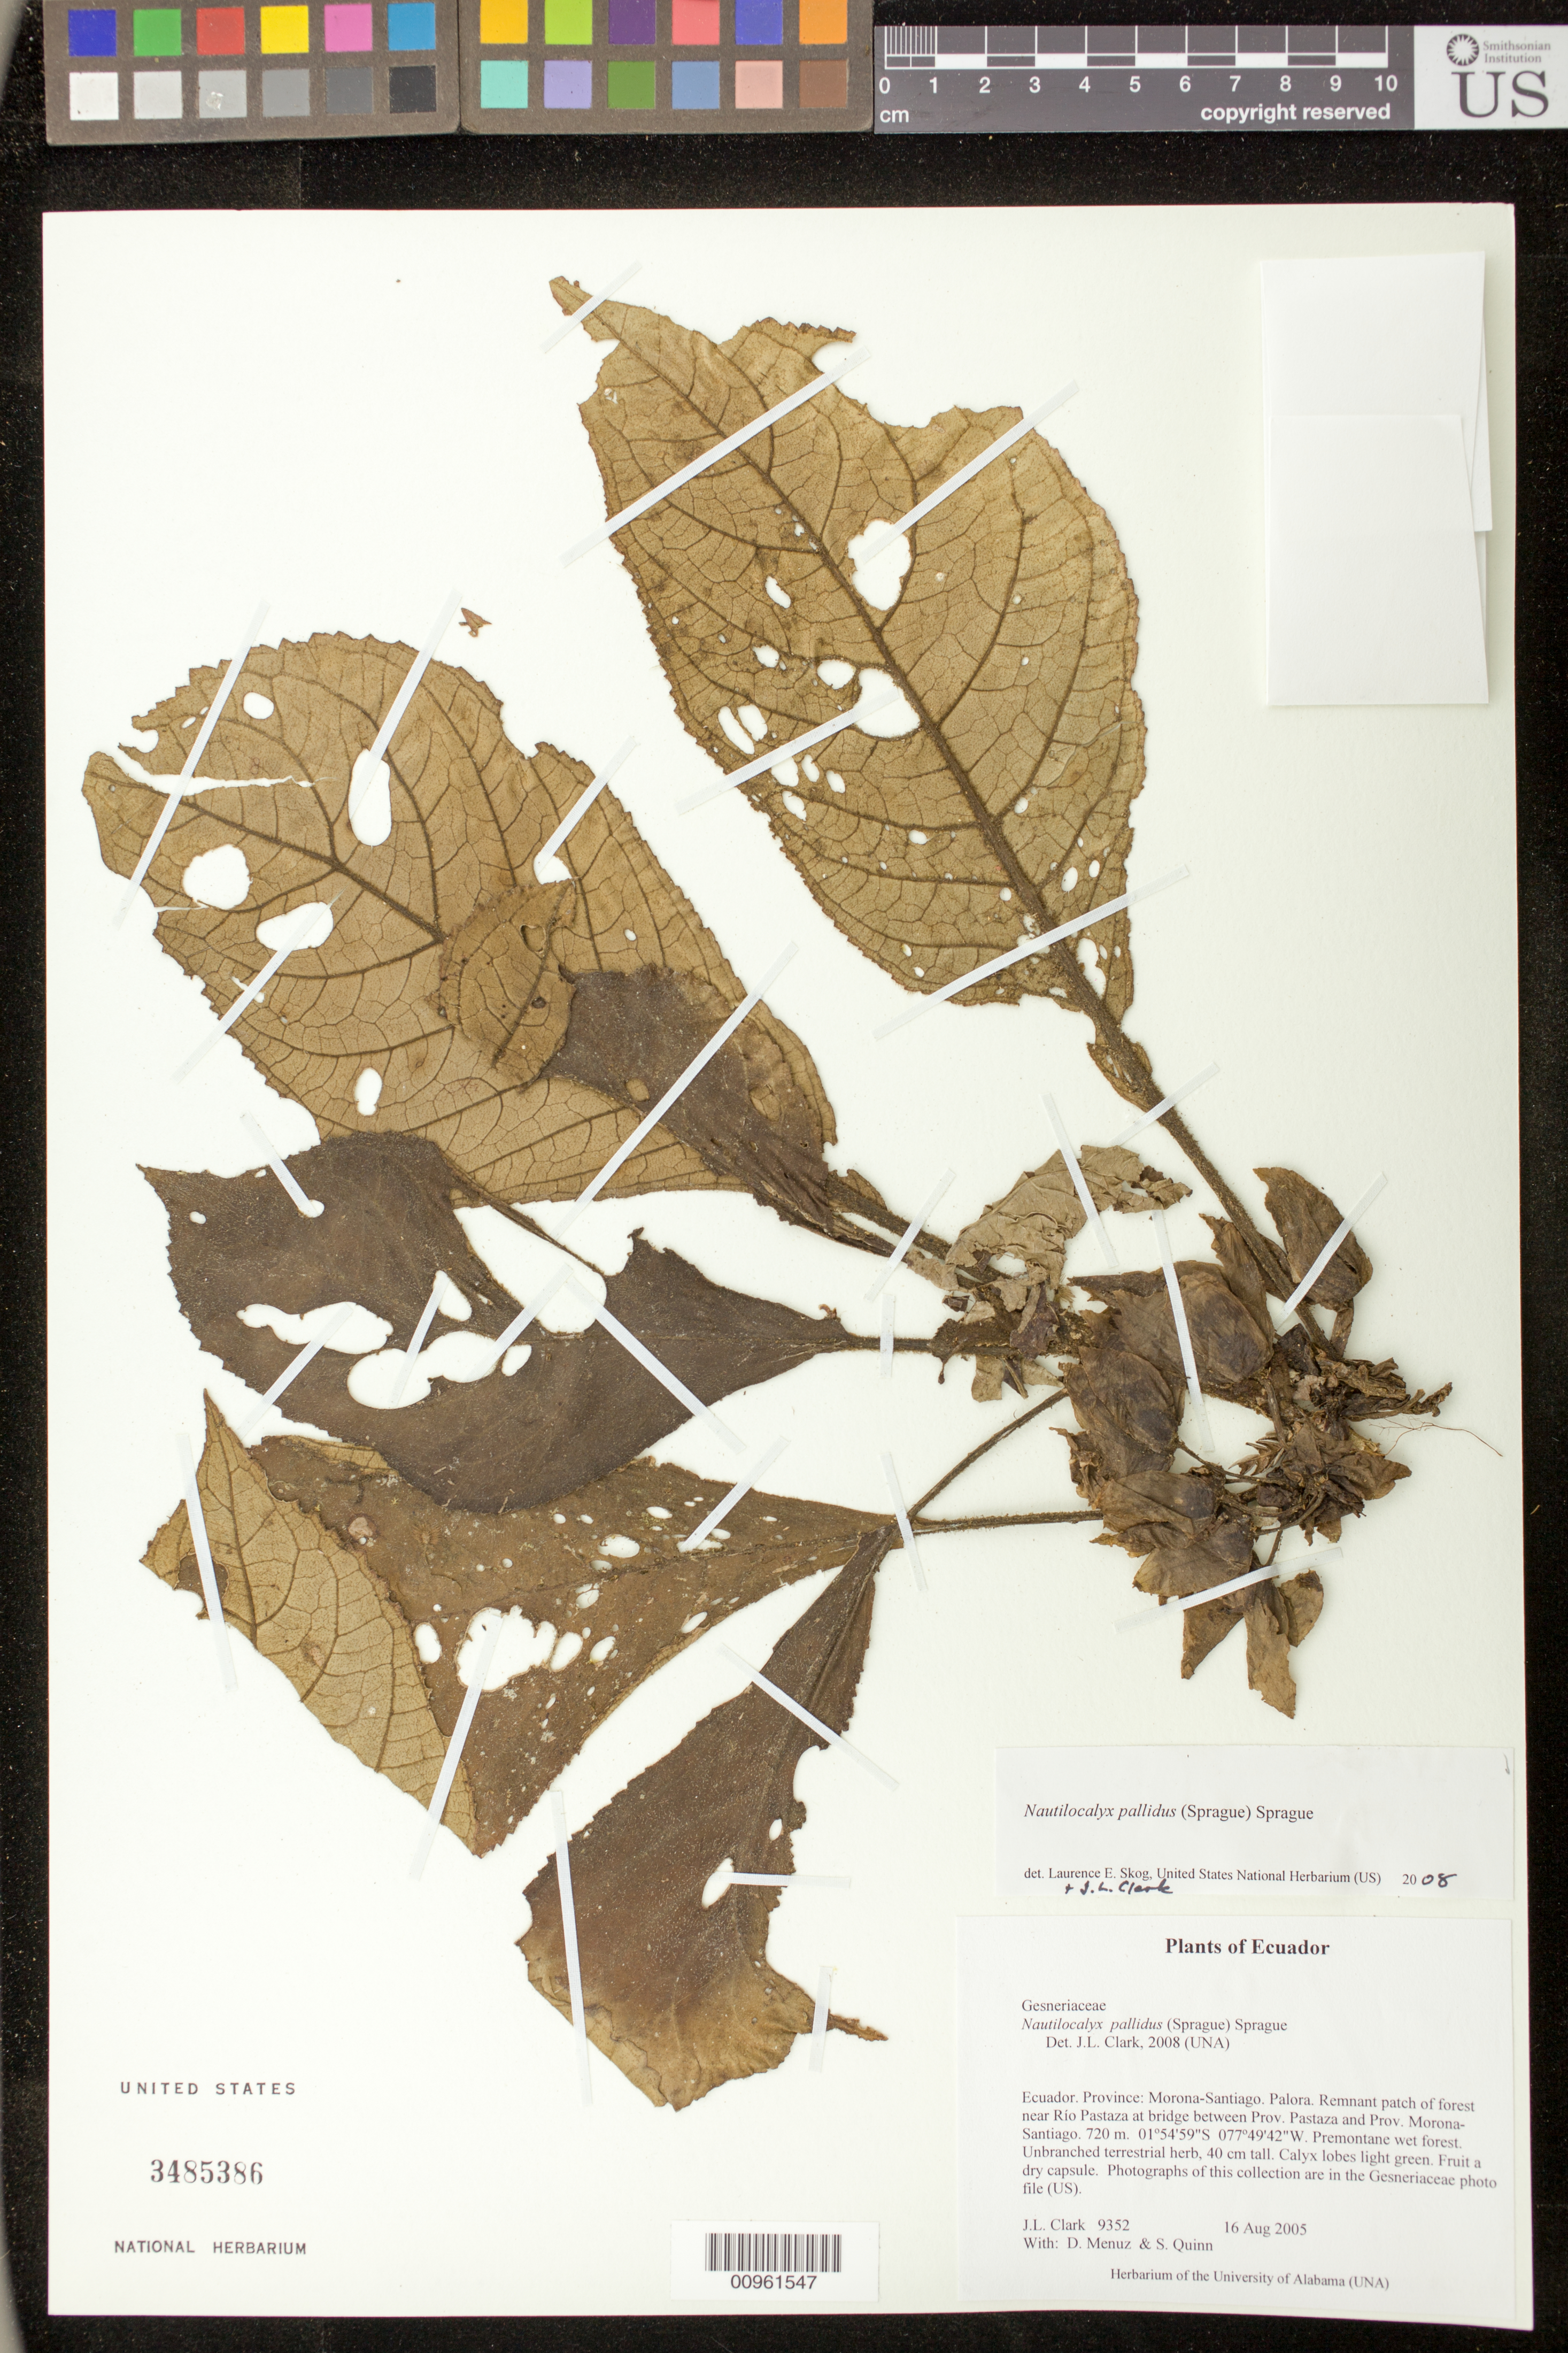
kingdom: Plantae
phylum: Tracheophyta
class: Magnoliopsida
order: Lamiales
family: Gesneriaceae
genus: Nautilocalyx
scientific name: Nautilocalyx pallidus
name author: (Sprague) C. Sprague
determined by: Clark, J. L.; Skog, Laurence E.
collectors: J. L. Clark, D. Menuz & S. Quinn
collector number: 9352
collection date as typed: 16 Aug 2005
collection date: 2005-08-16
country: Ecuador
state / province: Morona-Santiago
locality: Palora. Remnant patch of forest near Río Pastaza at bridge between Prov. Pastaza and Prov. Morona-Santiago.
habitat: Premontane wet forest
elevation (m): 720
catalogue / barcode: US 3485386